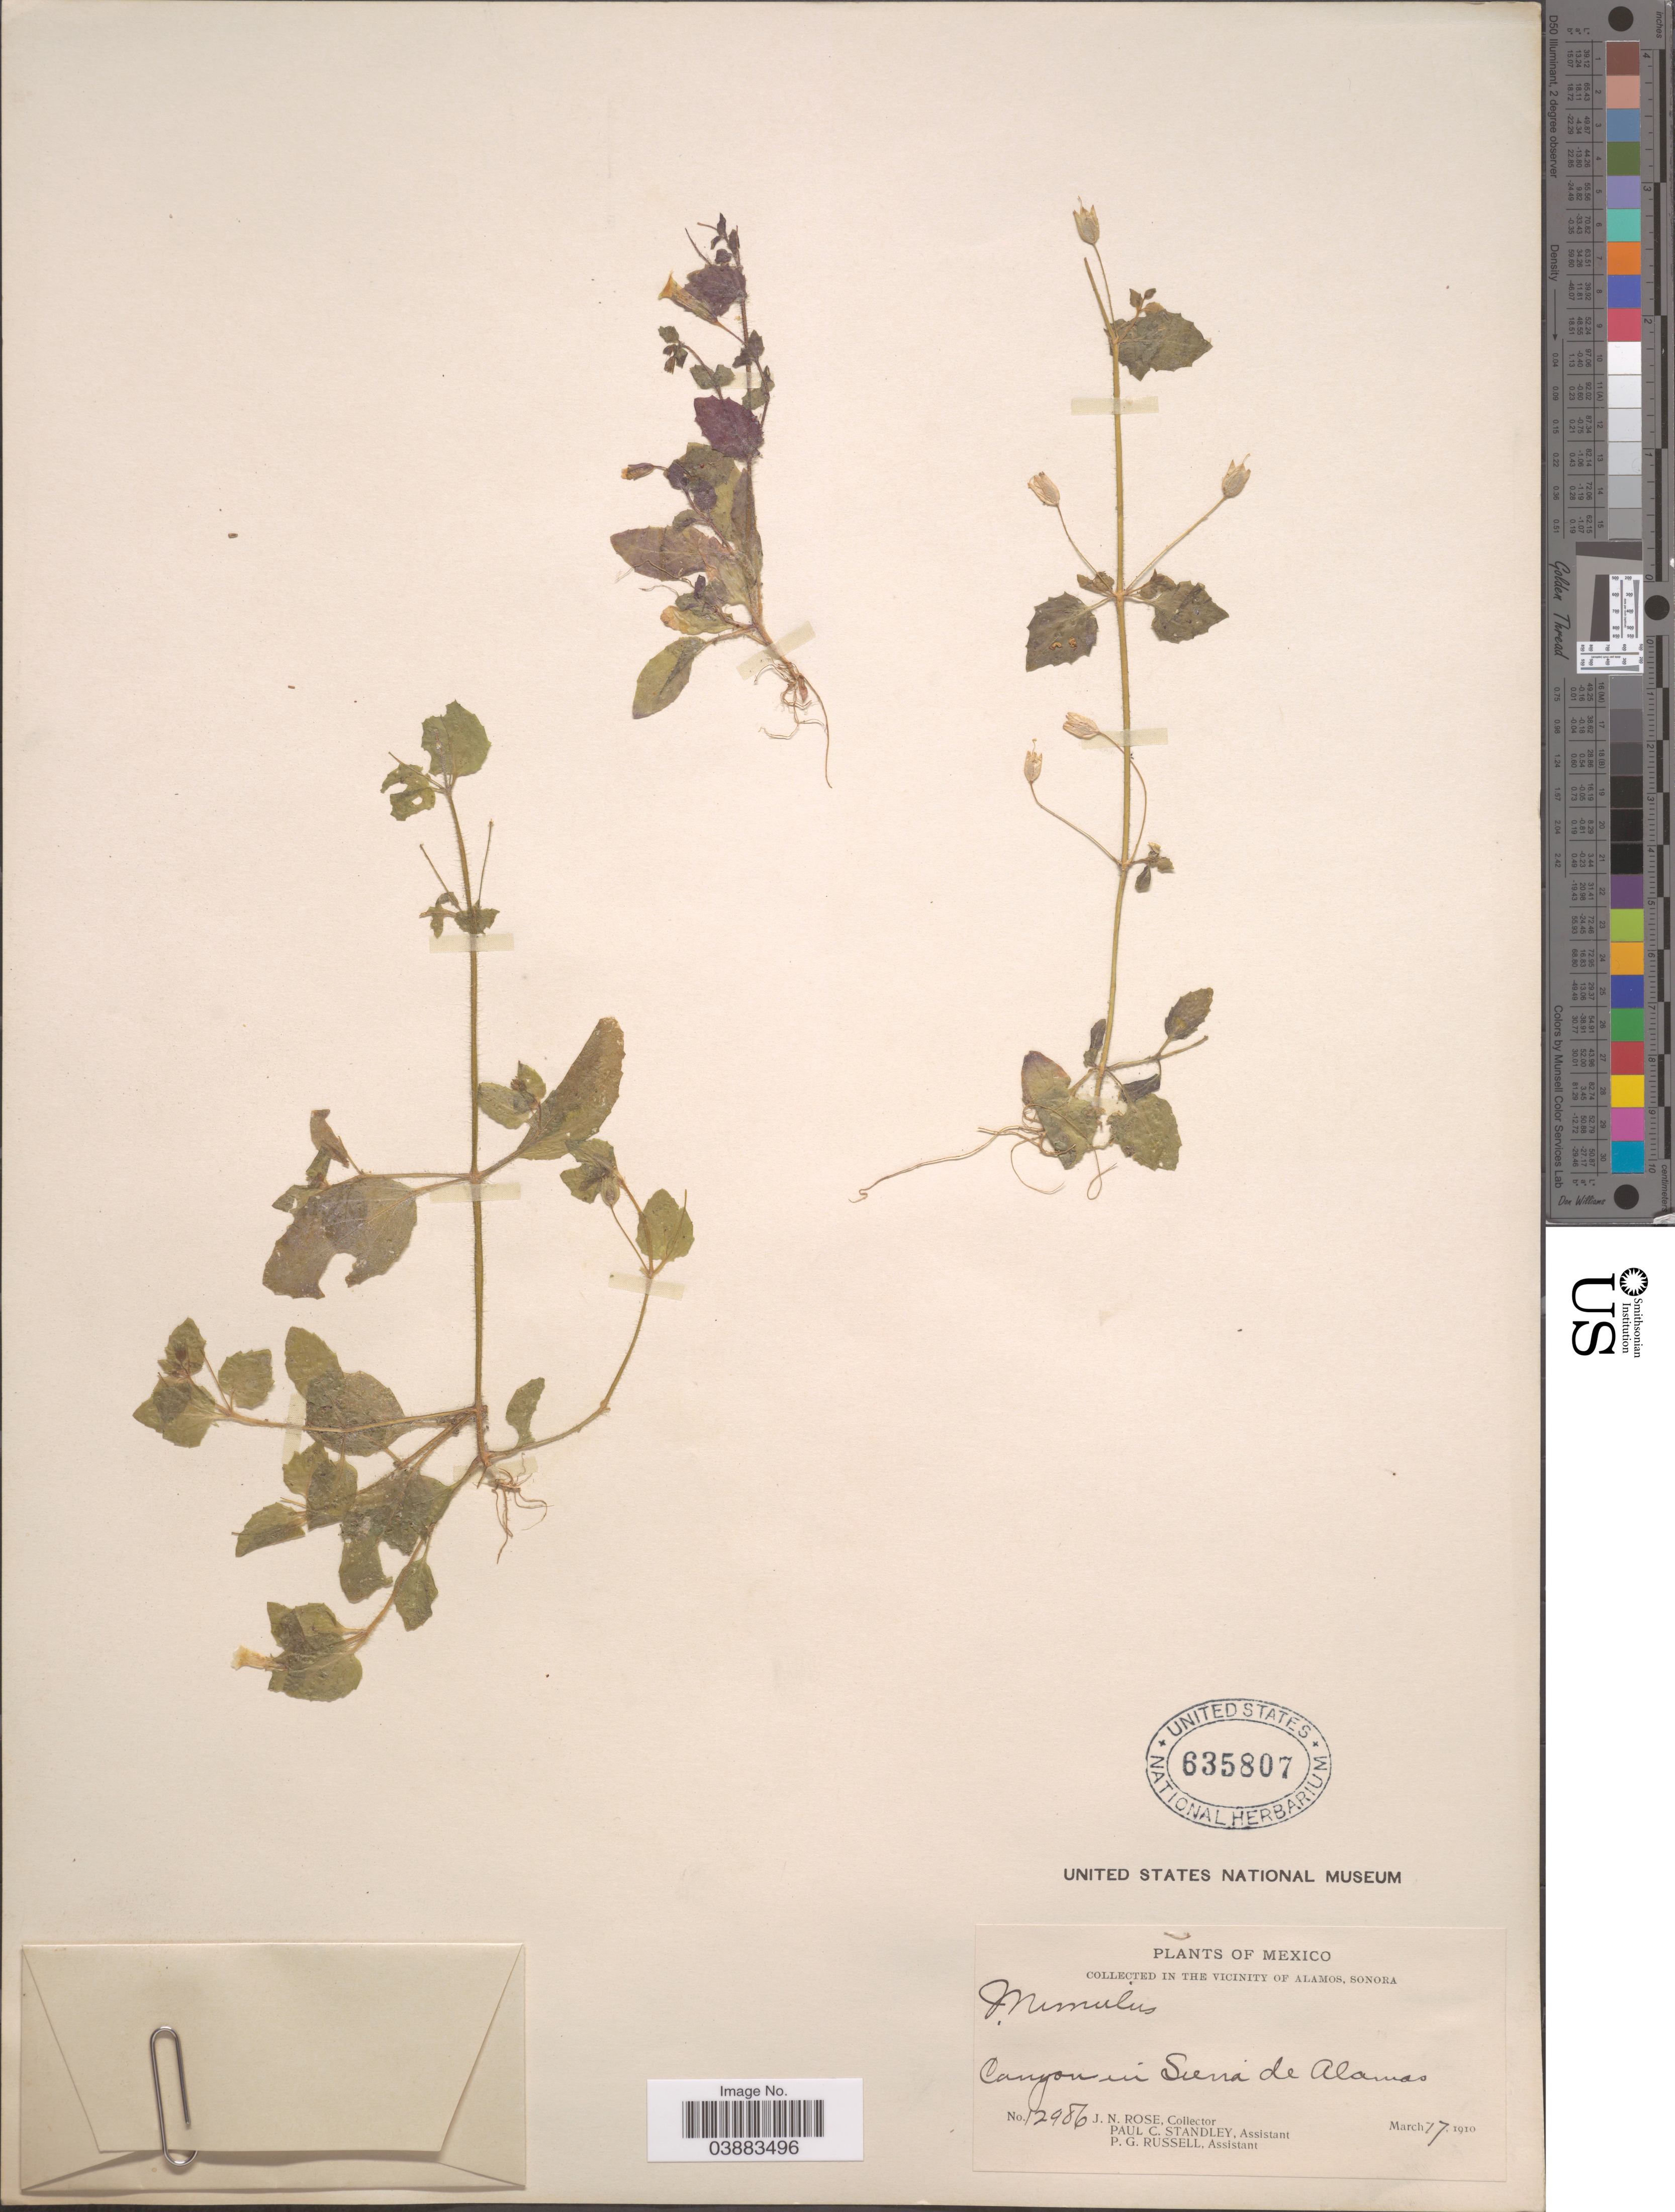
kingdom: Plantae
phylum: Tracheophyta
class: Magnoliopsida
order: Lamiales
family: Phrymaceae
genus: Mimulus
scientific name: Mimulus sp.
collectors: J. N. Rose, P. C. Standley & P. G. Russell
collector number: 12986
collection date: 1910-03-17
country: Mexico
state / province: Sonora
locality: In the vicinity of Alamos. Canyon in Sierra de Alamos.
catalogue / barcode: US 635807